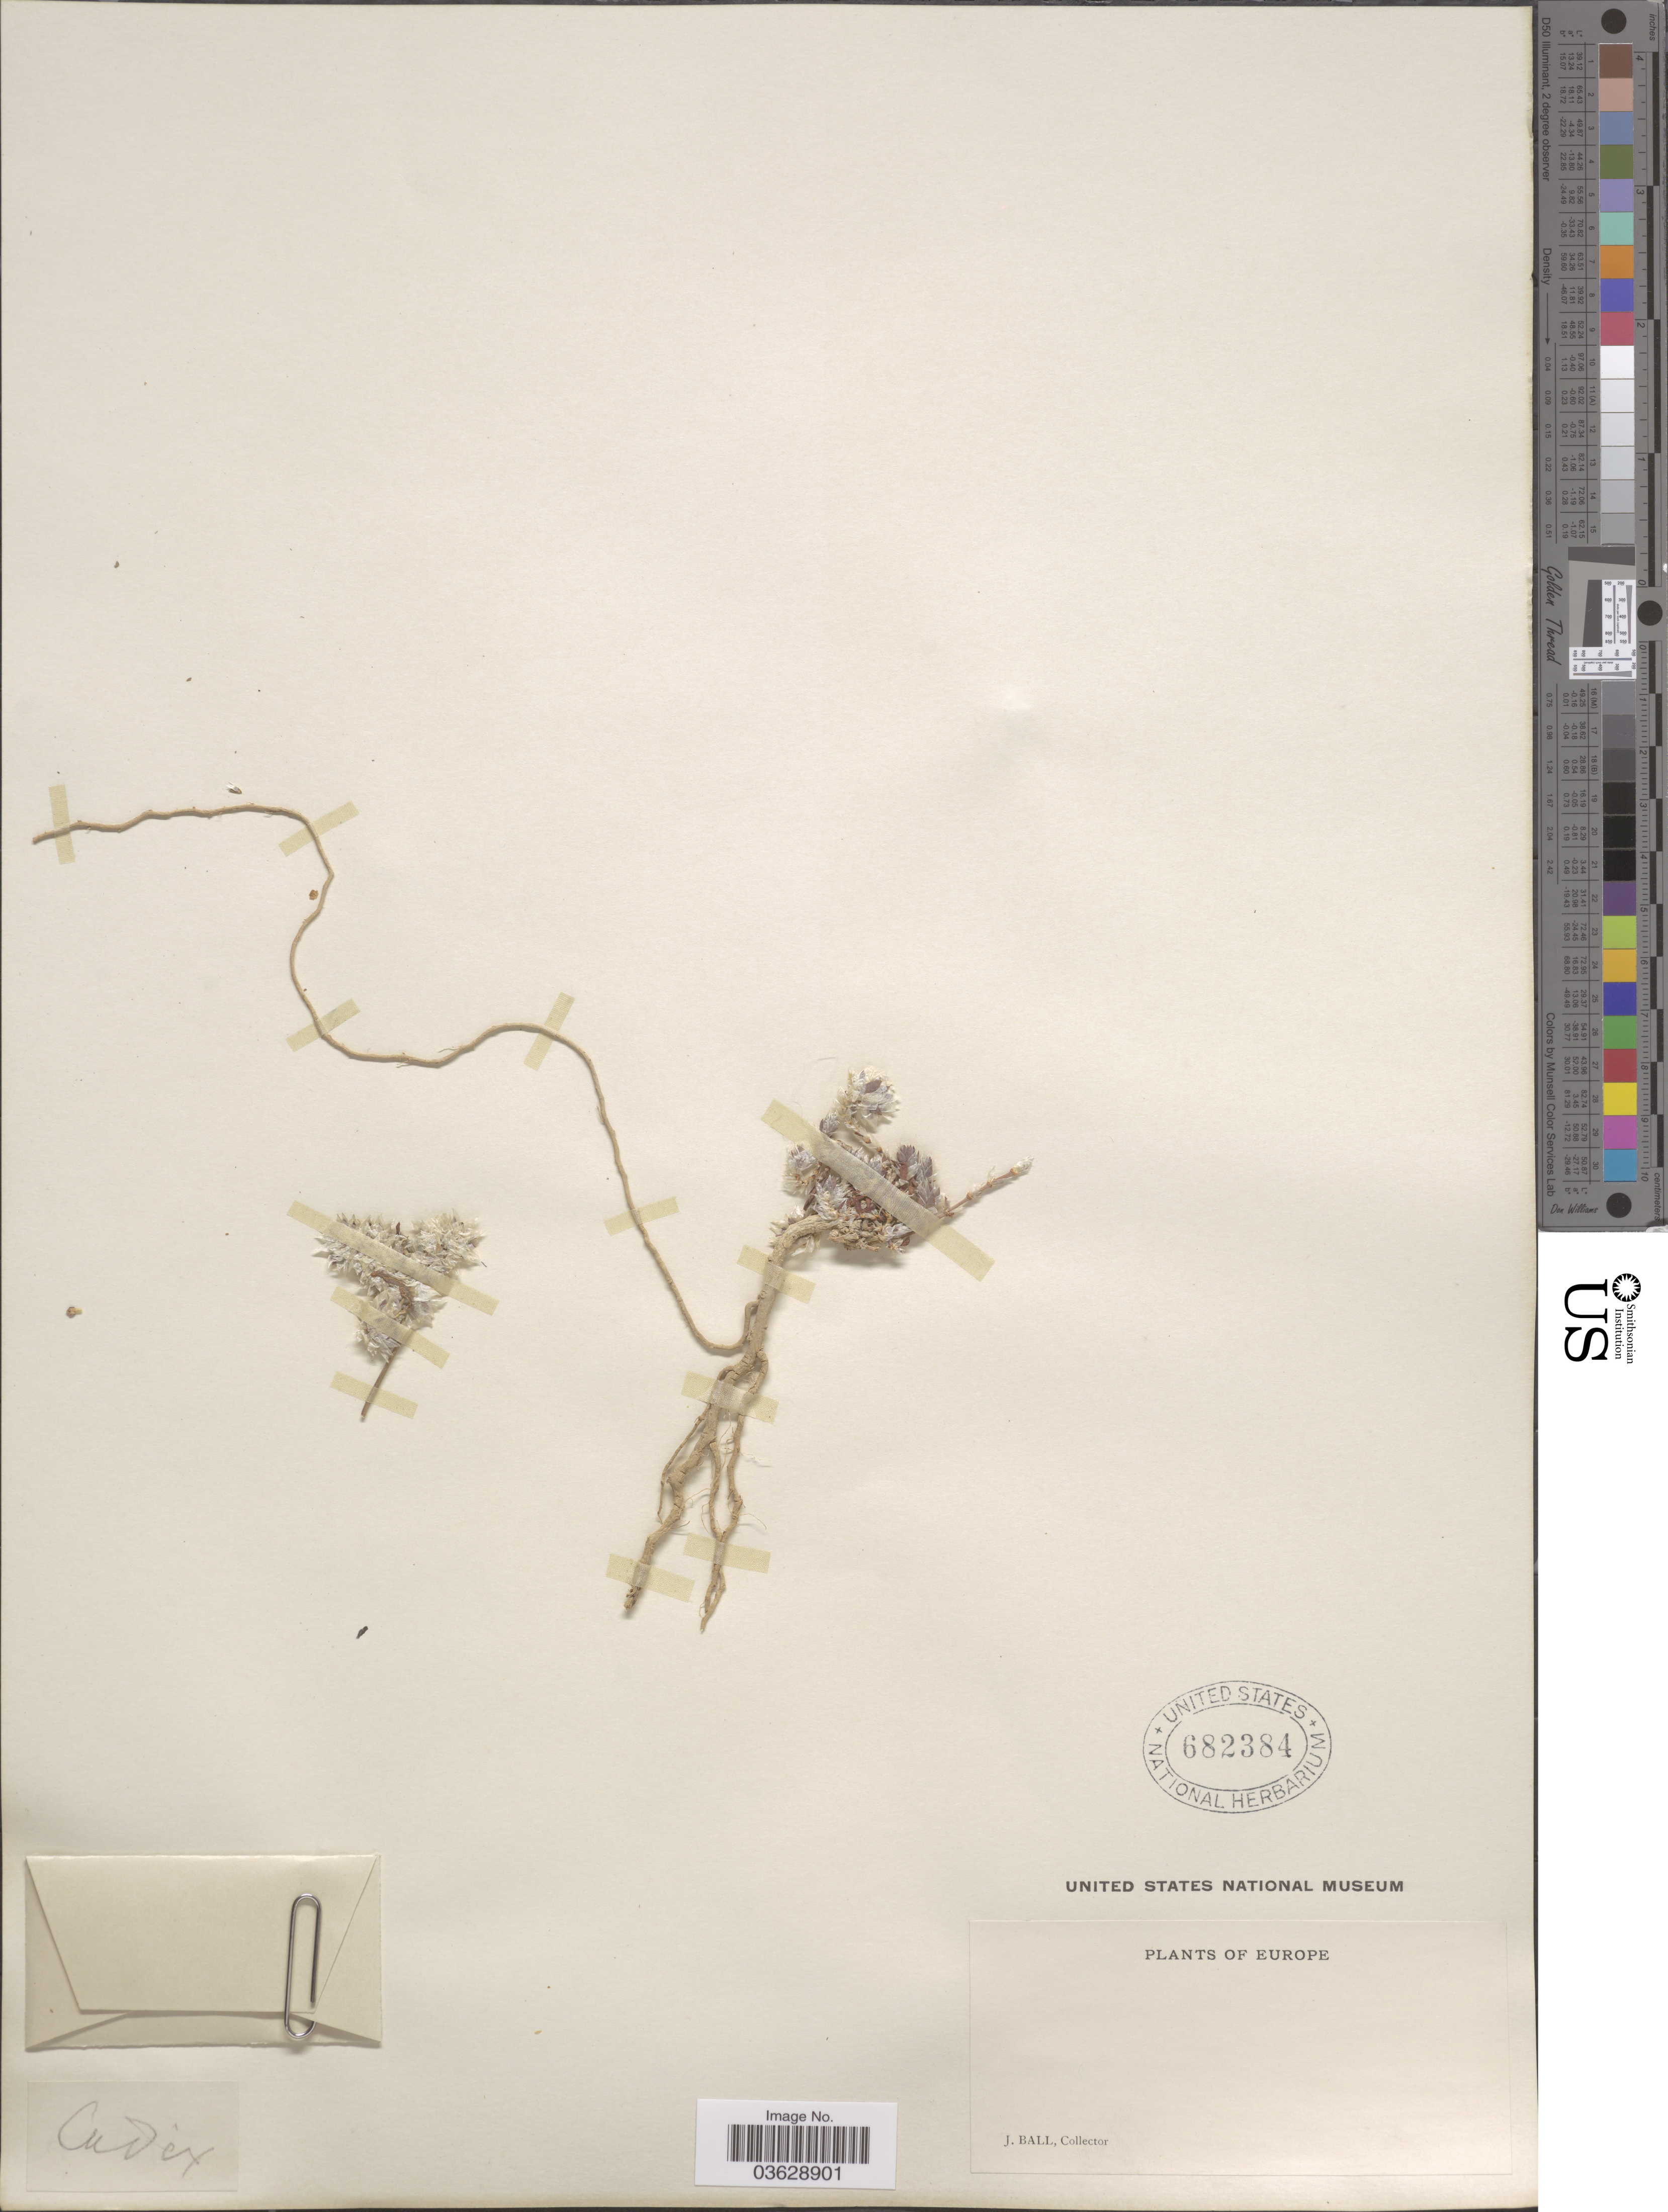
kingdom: Plantae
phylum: Tracheophyta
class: Magnoliopsida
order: Caryophyllales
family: Caryophyllaceae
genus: Paronychia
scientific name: Paronychia sp.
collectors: J. Ball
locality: Europe.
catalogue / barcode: US 682384